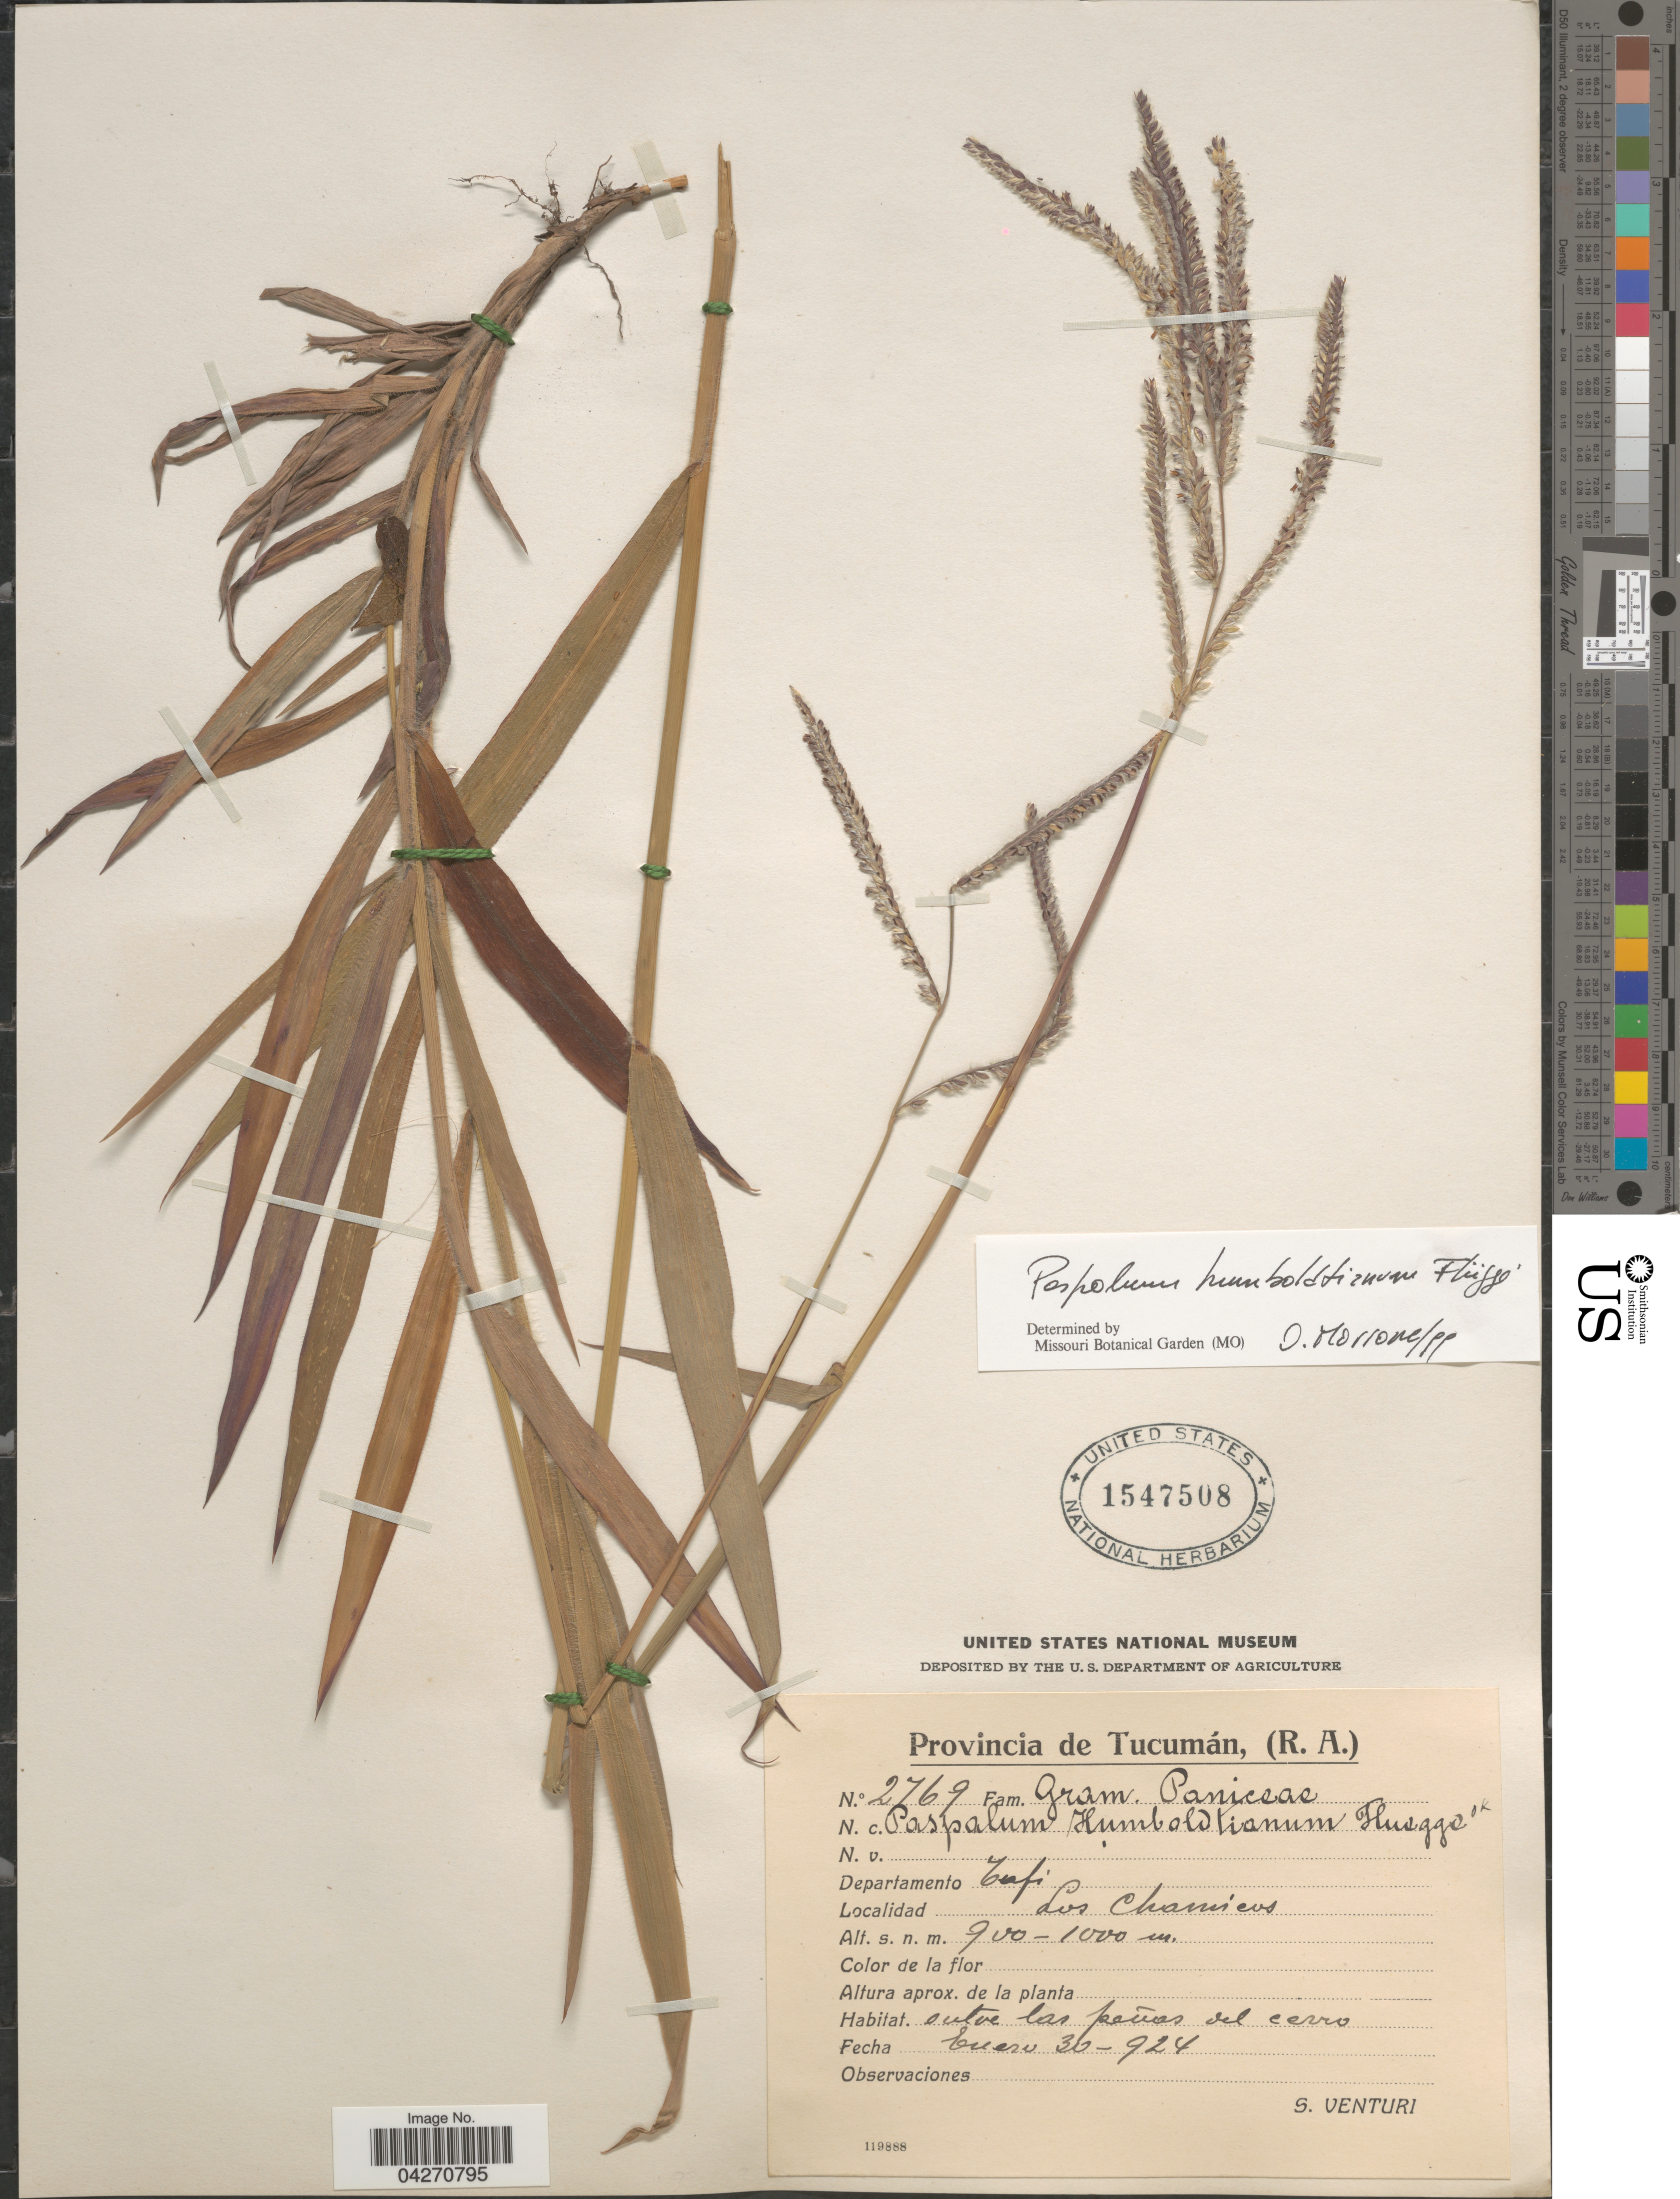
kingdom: Plantae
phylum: Tracheophyta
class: Liliopsida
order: Poales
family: Poaceae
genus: Paspalum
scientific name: Paspalum humboldtianum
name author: Flüggé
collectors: S. Venturi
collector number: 2769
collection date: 1924-01-30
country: Argentina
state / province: Tucuman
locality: Departamento Tafi. Los Chamicos.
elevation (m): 900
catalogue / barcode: US 1547508